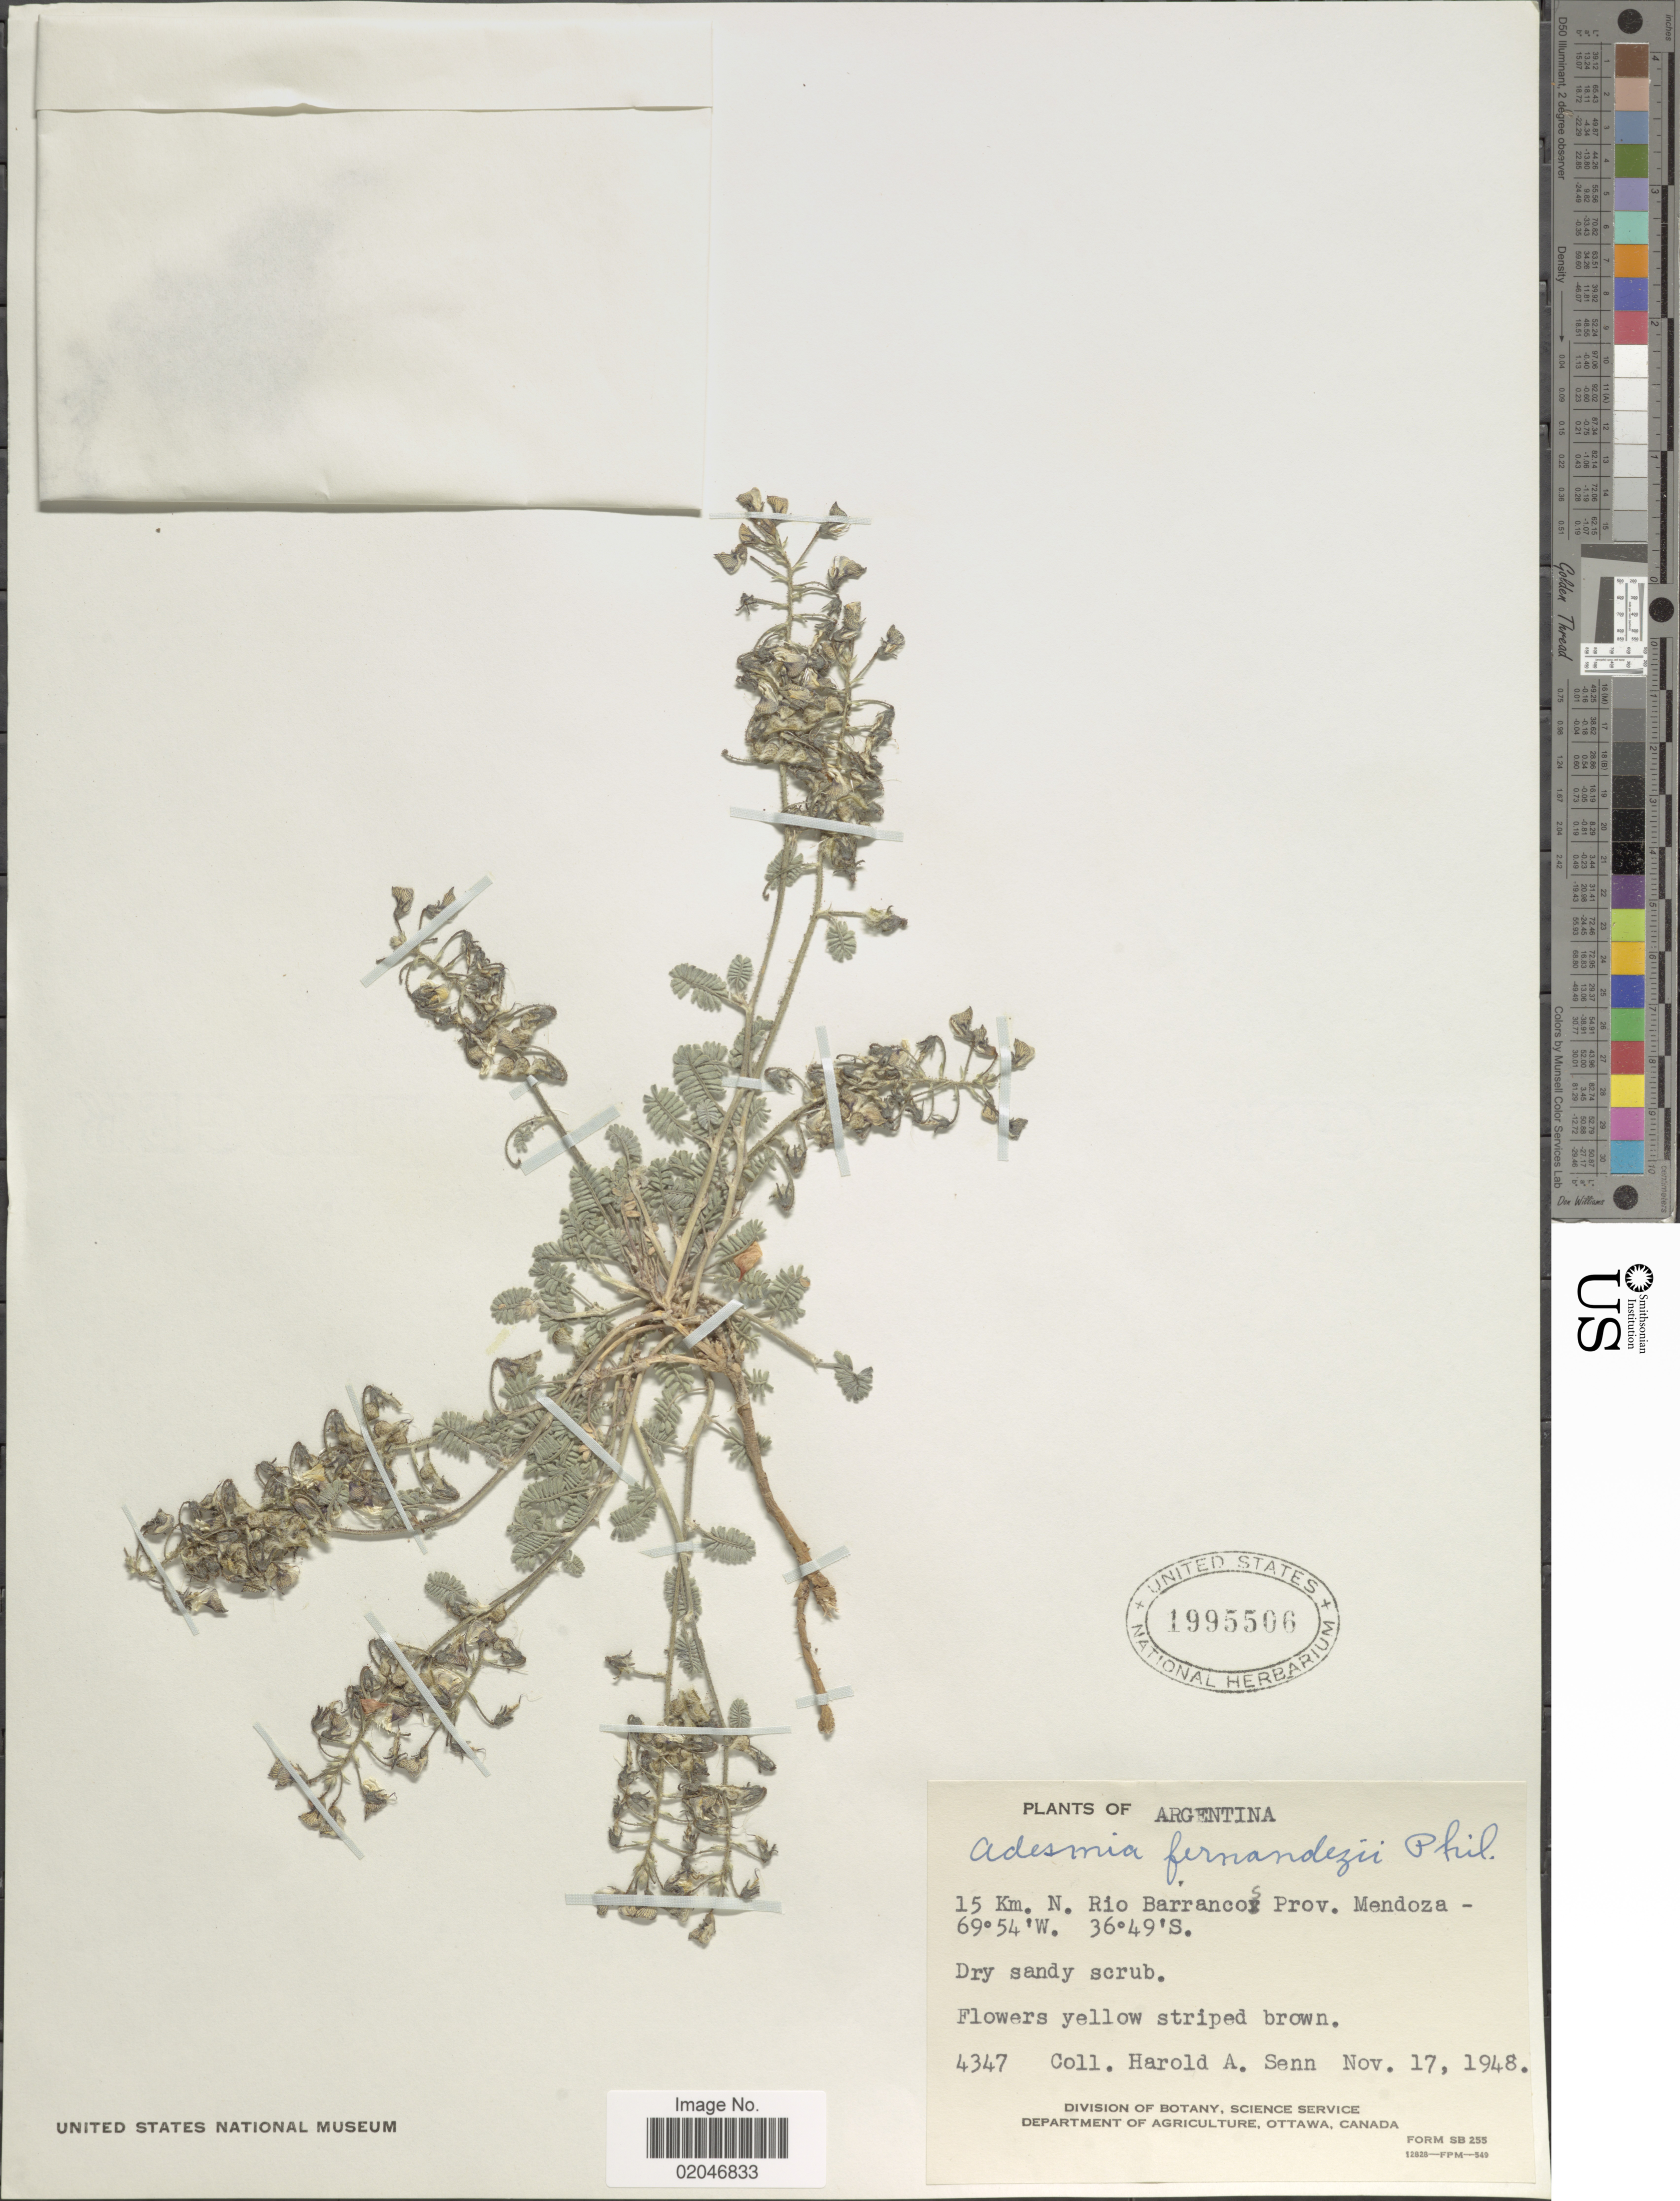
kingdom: Plantae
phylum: Tracheophyta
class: Magnoliopsida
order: Fabales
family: Fabaceae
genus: Adesmia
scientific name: Adesmia corymbosa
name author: Clos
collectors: H. Senn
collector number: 4347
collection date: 1948-11-17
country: Argentina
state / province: Mendoza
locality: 15 km. N of Rio Barrancos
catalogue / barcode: US 1995506